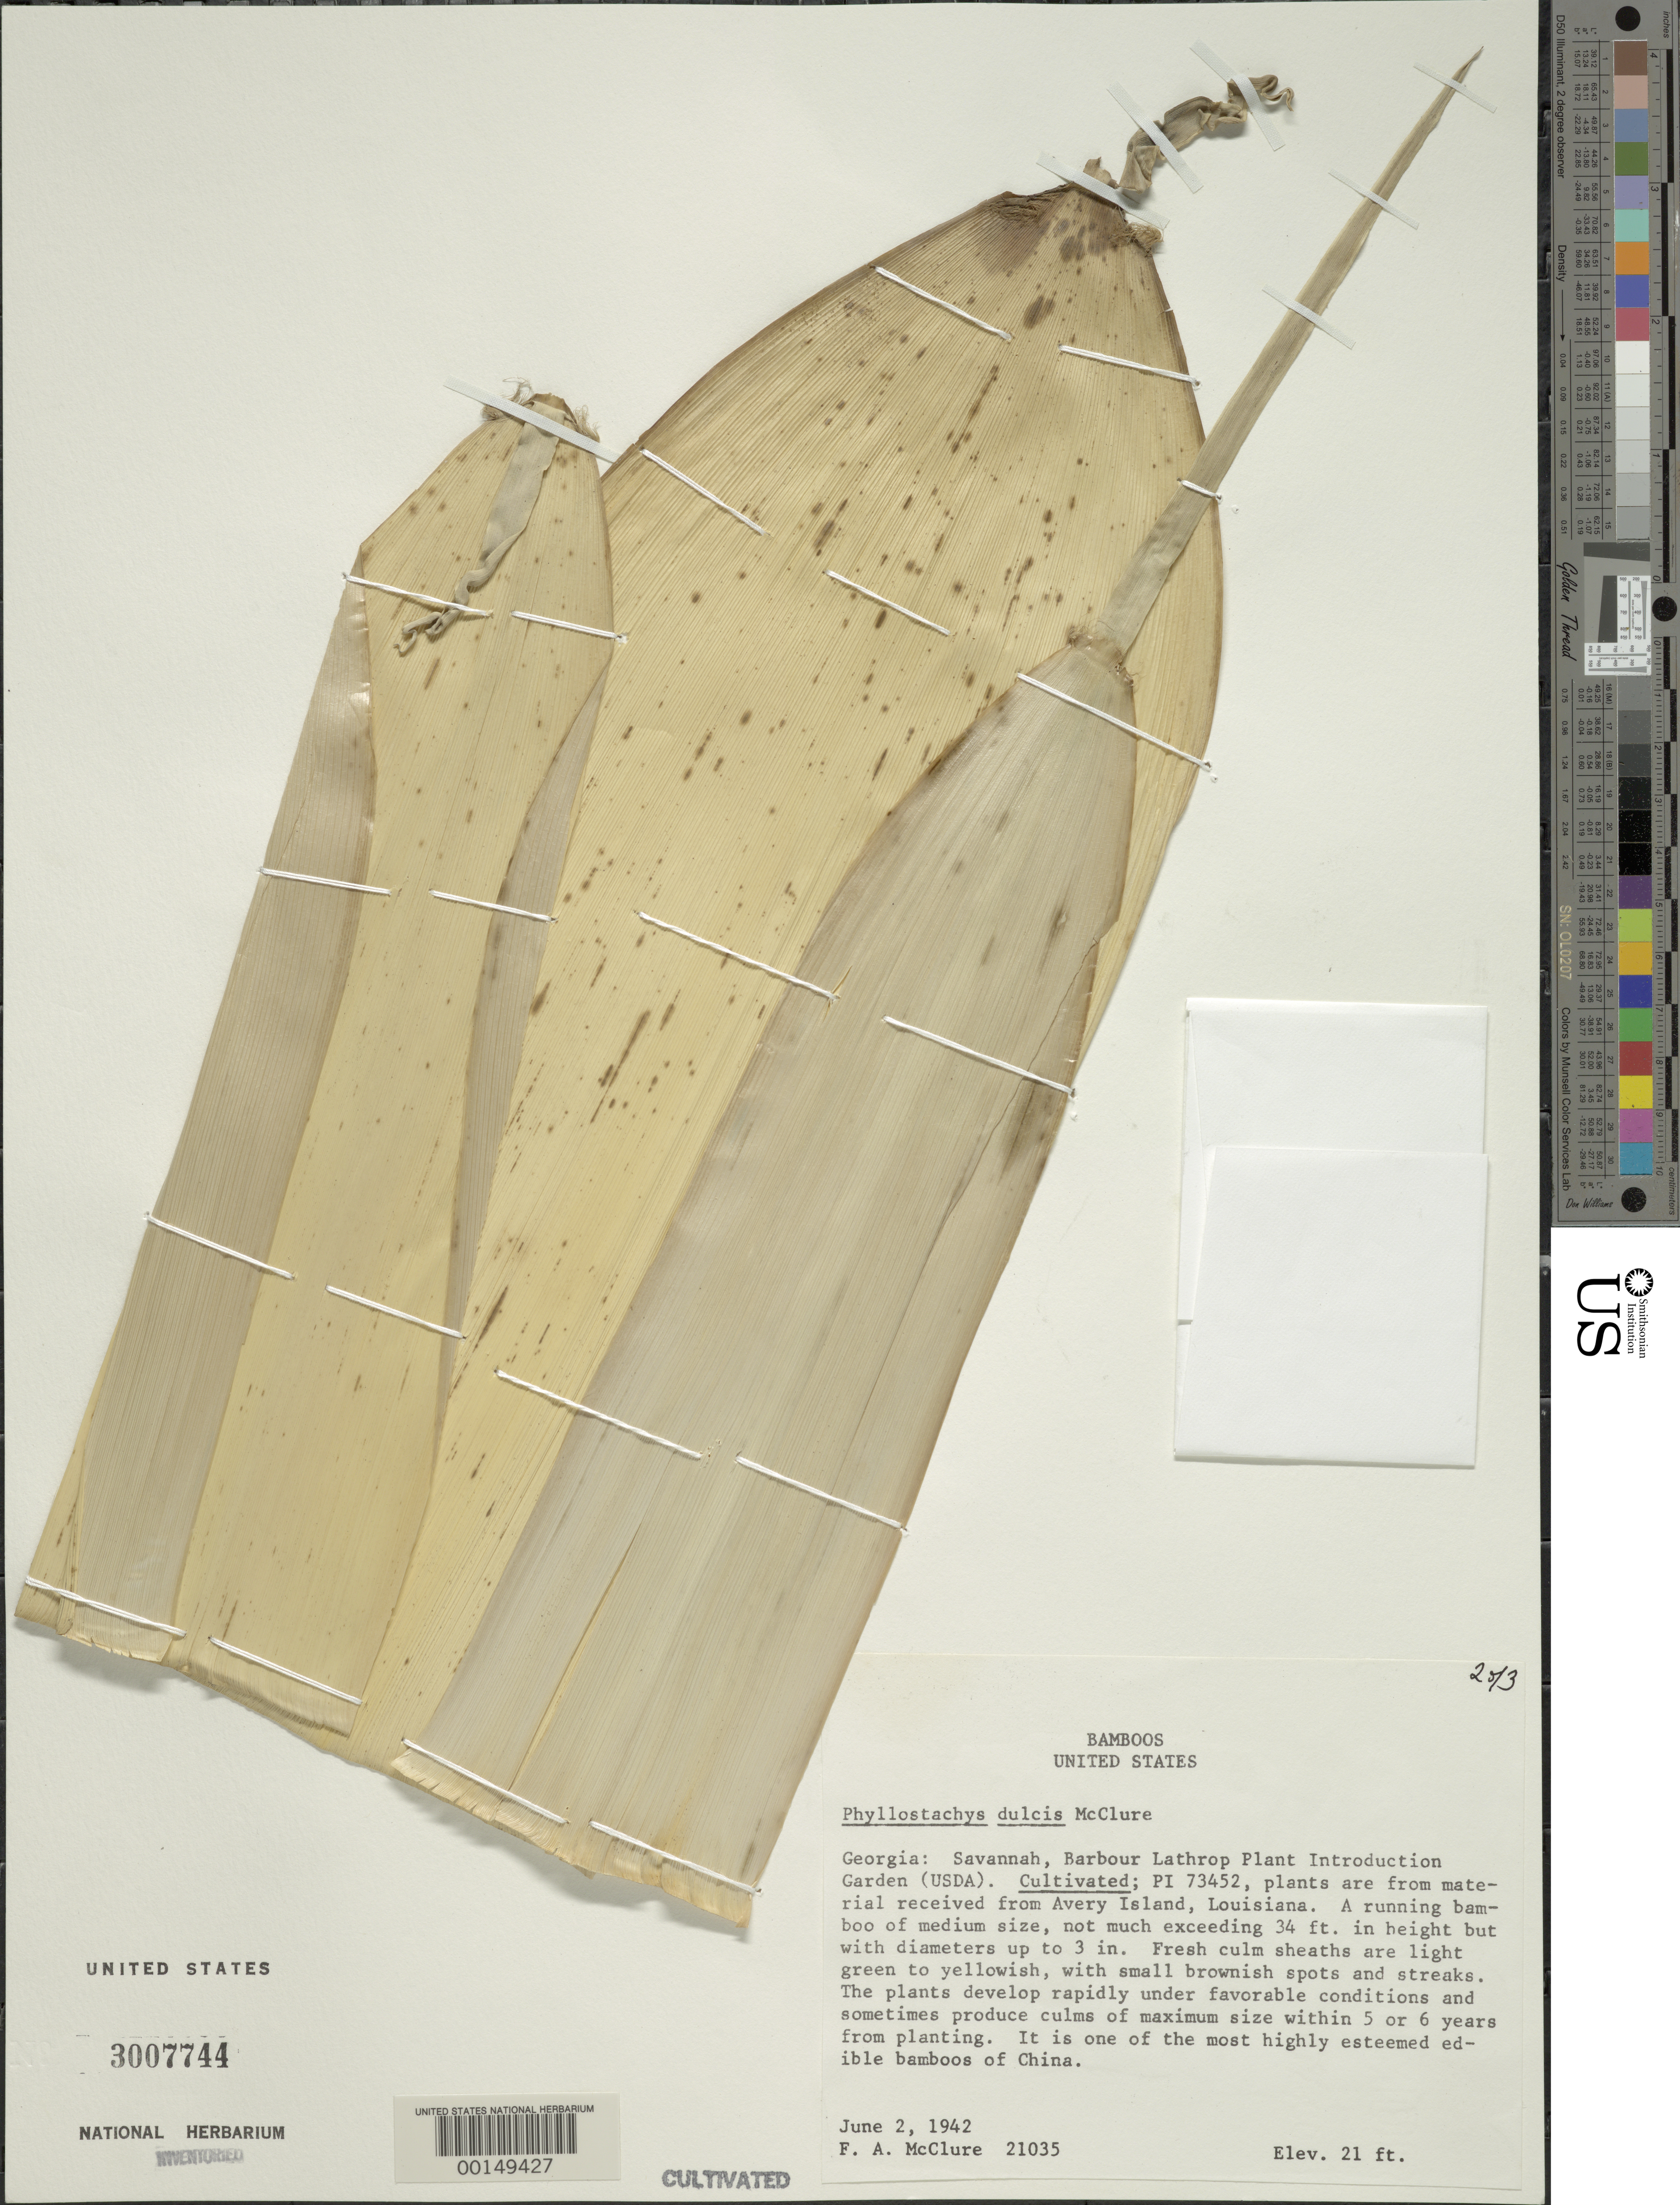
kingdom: Plantae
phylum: Tracheophyta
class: Liliopsida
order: Poales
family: Poaceae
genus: Phyllostachys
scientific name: Phyllostachys dulcis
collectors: F. A. McClure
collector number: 21035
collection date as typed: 02 Jun 1942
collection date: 1942-06-02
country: United States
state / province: Georgia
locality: Savannah, barbour lathrop p.i. garden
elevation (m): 6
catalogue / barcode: US 3007744